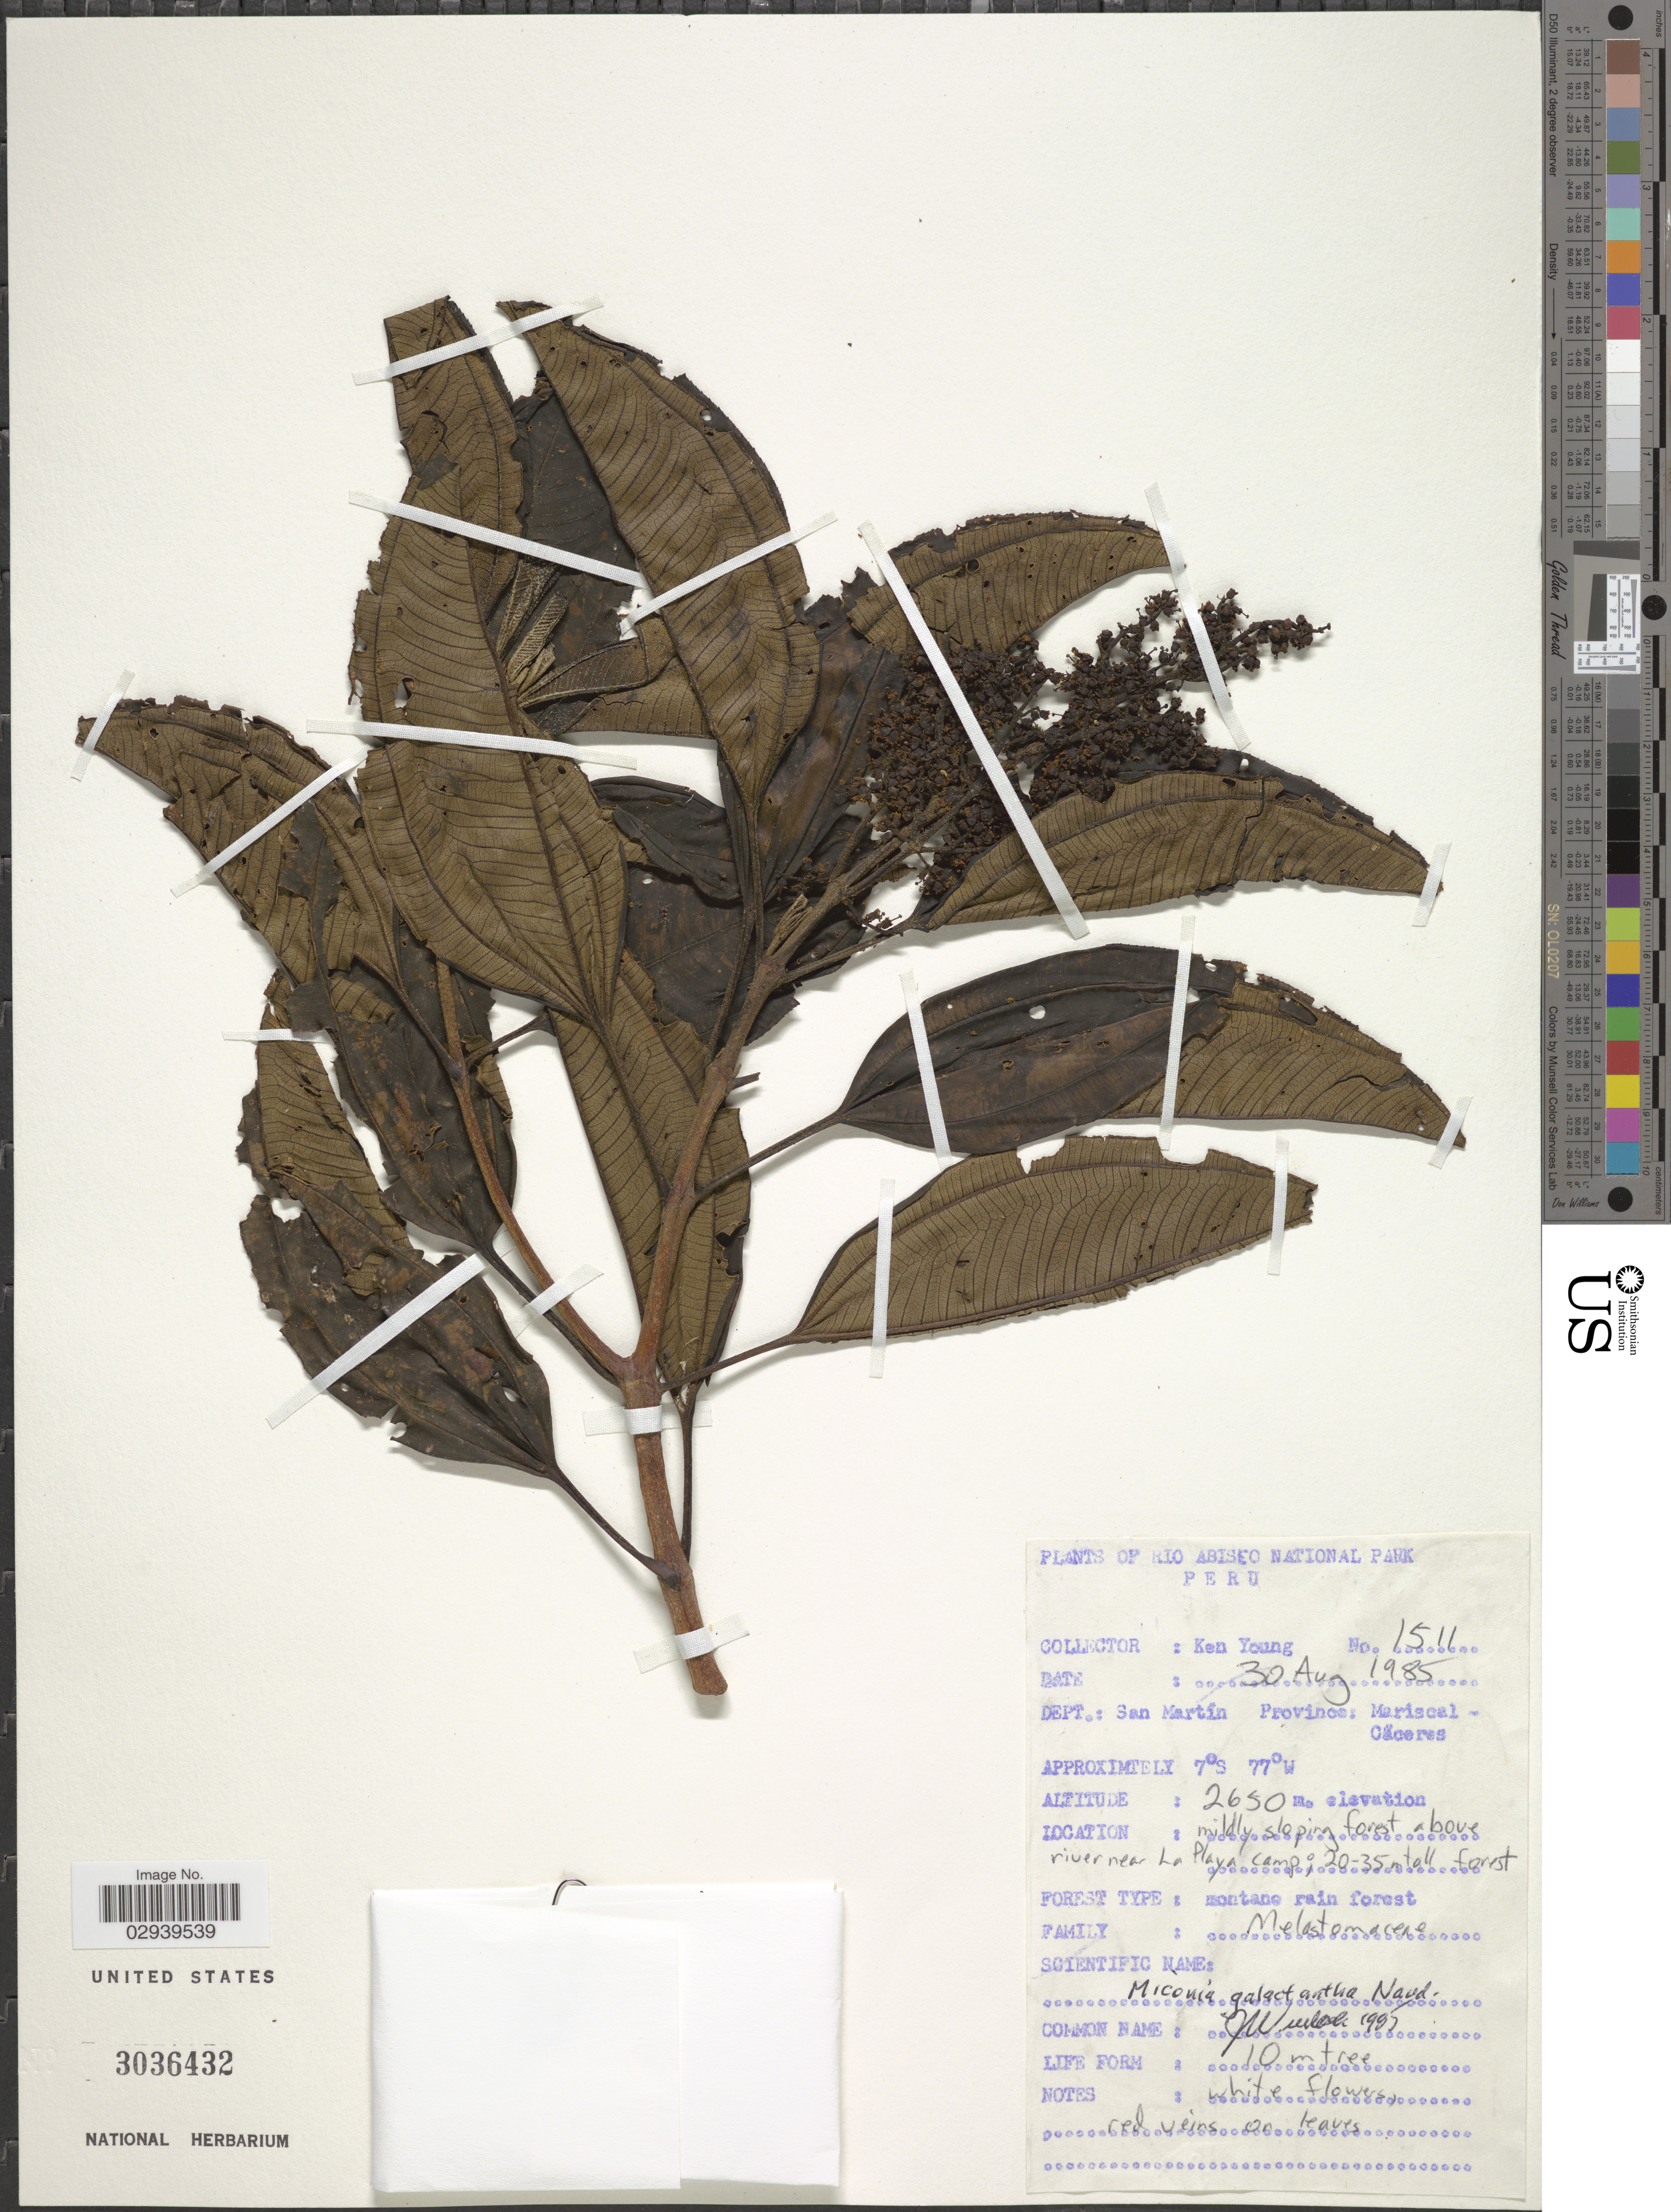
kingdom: Plantae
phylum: Tracheophyta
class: Magnoliopsida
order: Myrtales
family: Melastomataceae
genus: Miconia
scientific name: Miconia galactantha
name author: Naudin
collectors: K. Young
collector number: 1511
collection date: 1985-08-30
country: Peru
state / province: San Martín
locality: Dept. San Martin, Province: Mariscal Caceres, mildly sloping forest above river near La Playa Camp.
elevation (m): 2650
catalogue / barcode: US 3036432